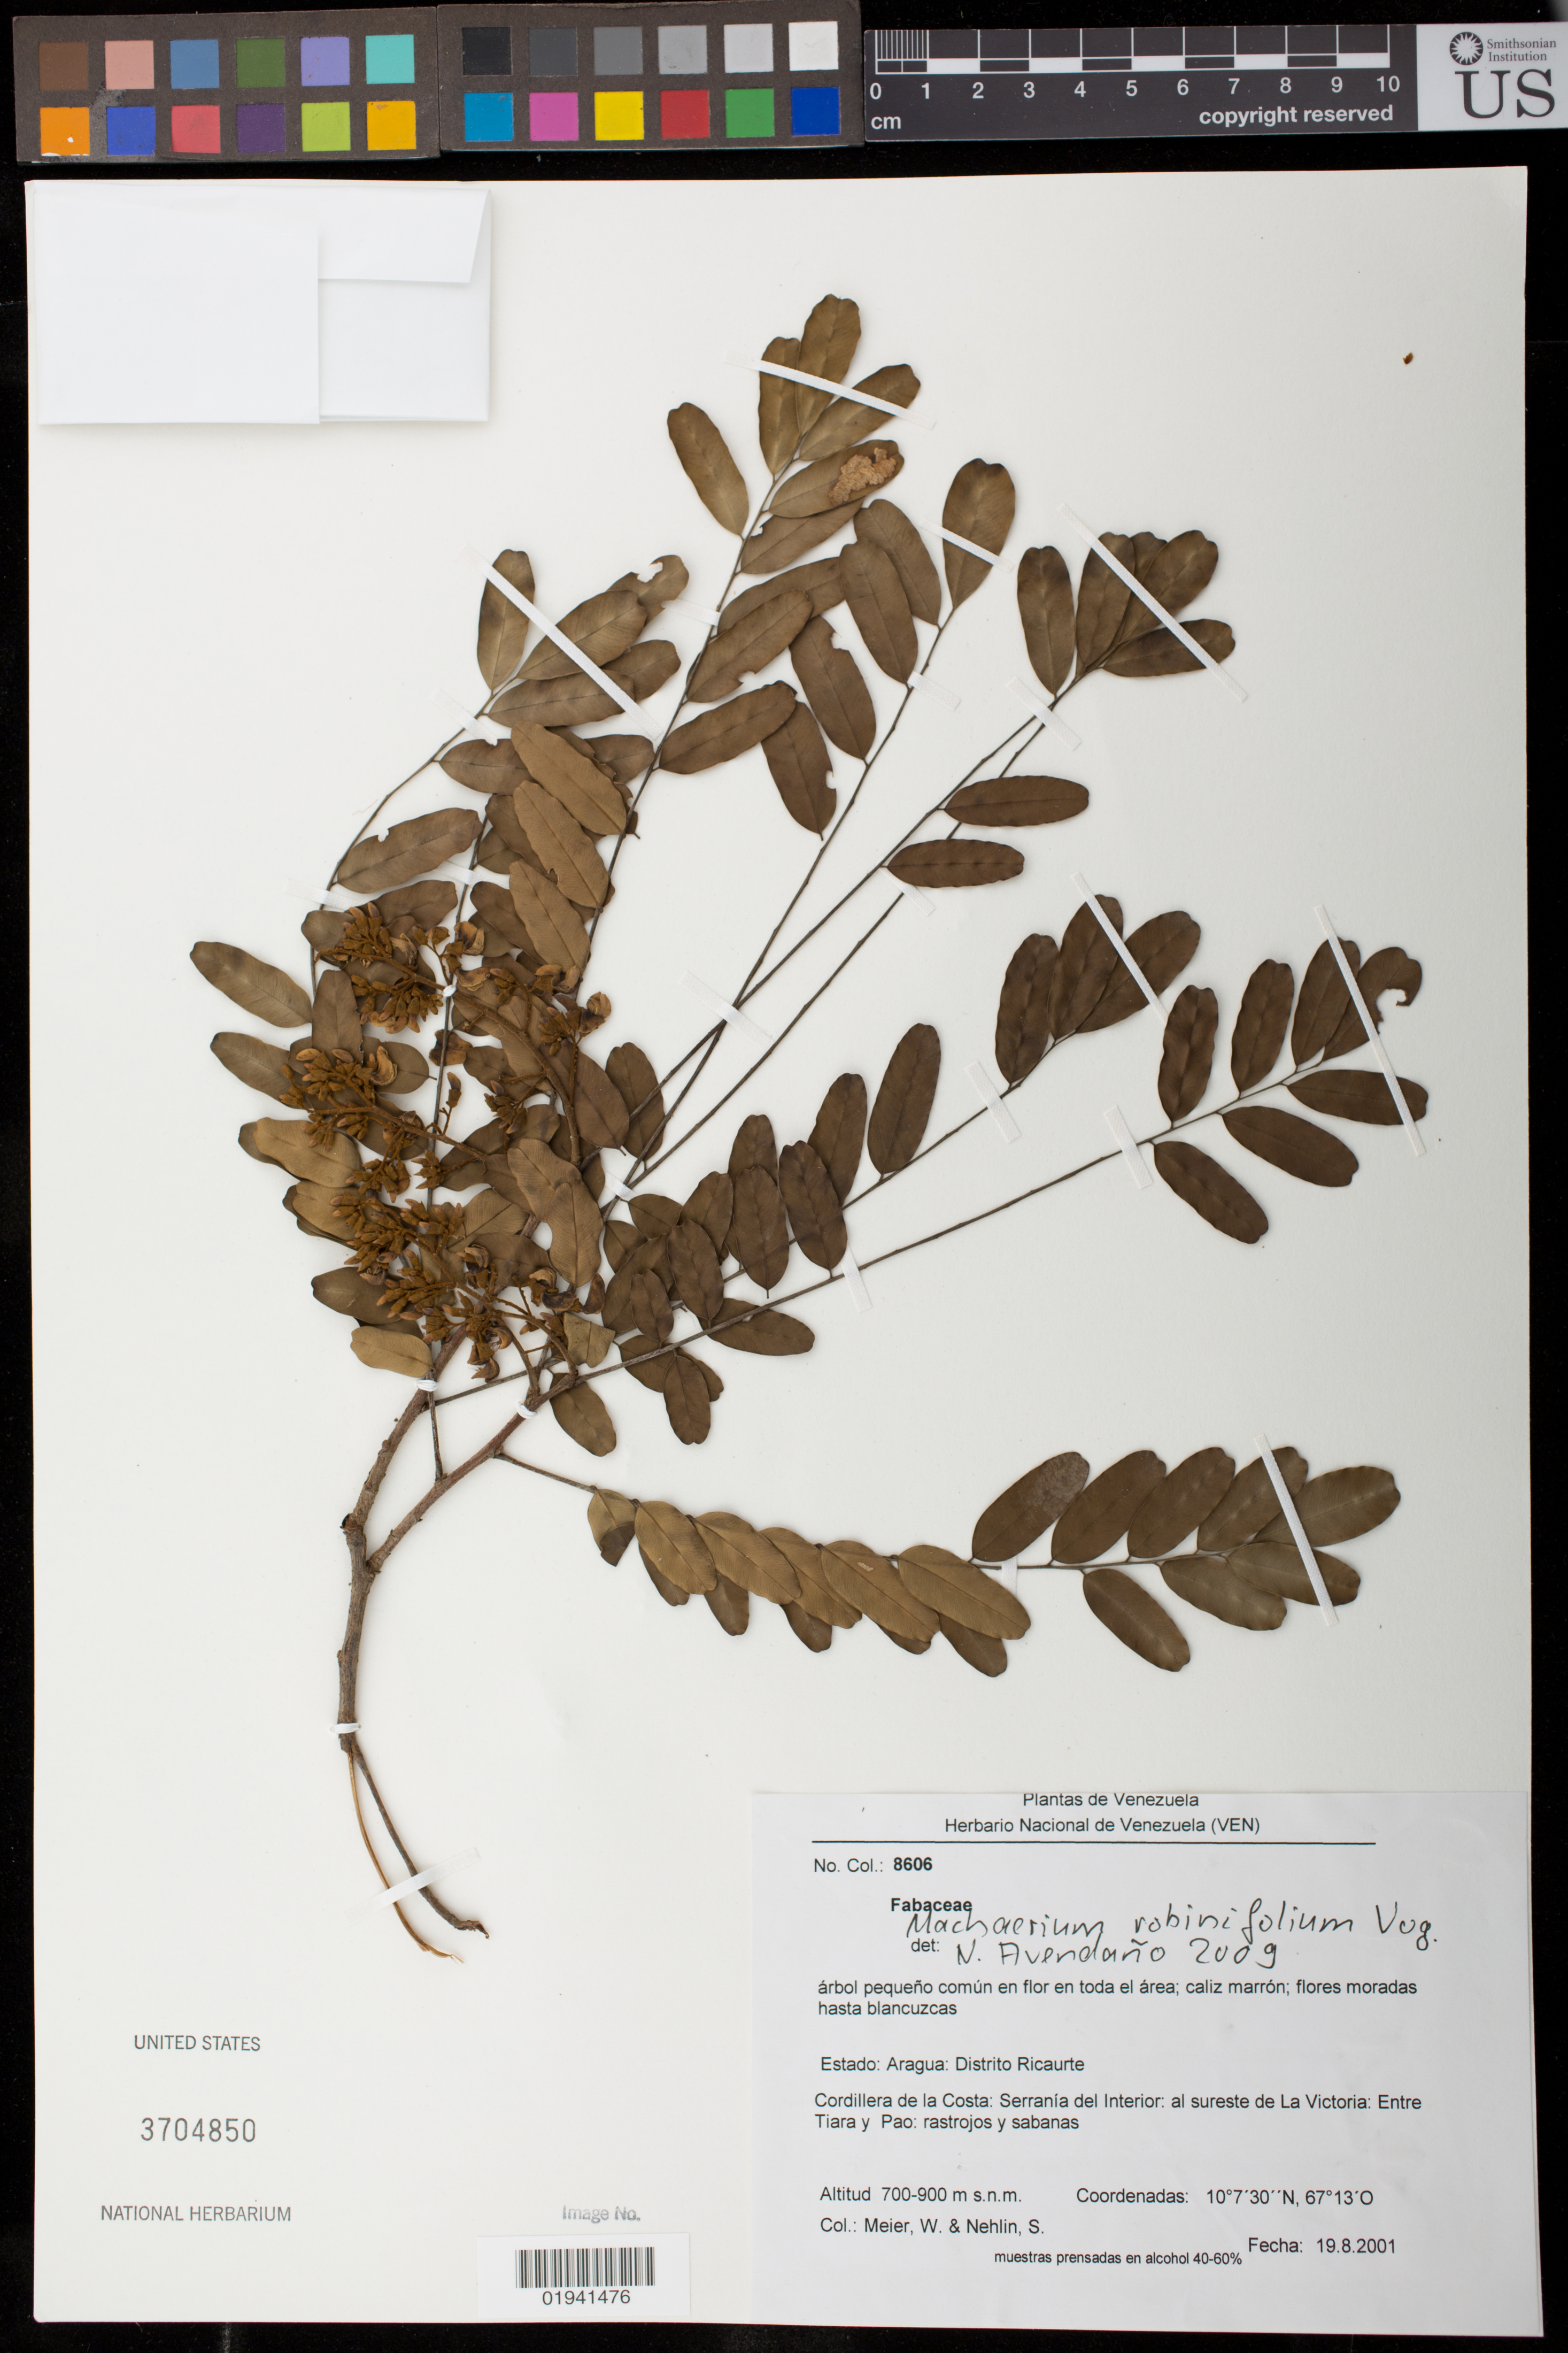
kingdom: Plantae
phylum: Tracheophyta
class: Magnoliopsida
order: Fabales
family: Fabaceae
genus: Machaerium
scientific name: Machaerium robinifolium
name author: (DC.) Vogel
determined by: Avendaño, N.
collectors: W. Meier & S. Nehlin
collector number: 8606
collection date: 2001-08-19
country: Venezuela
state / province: Aragua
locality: Cordillera de la Costa: Serriana del Interior: al sureste de La Victoria: Entre Tiara y Pao. [Ricaurte mun. ??]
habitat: rastrojos y sabanas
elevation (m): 700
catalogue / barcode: US 3704850